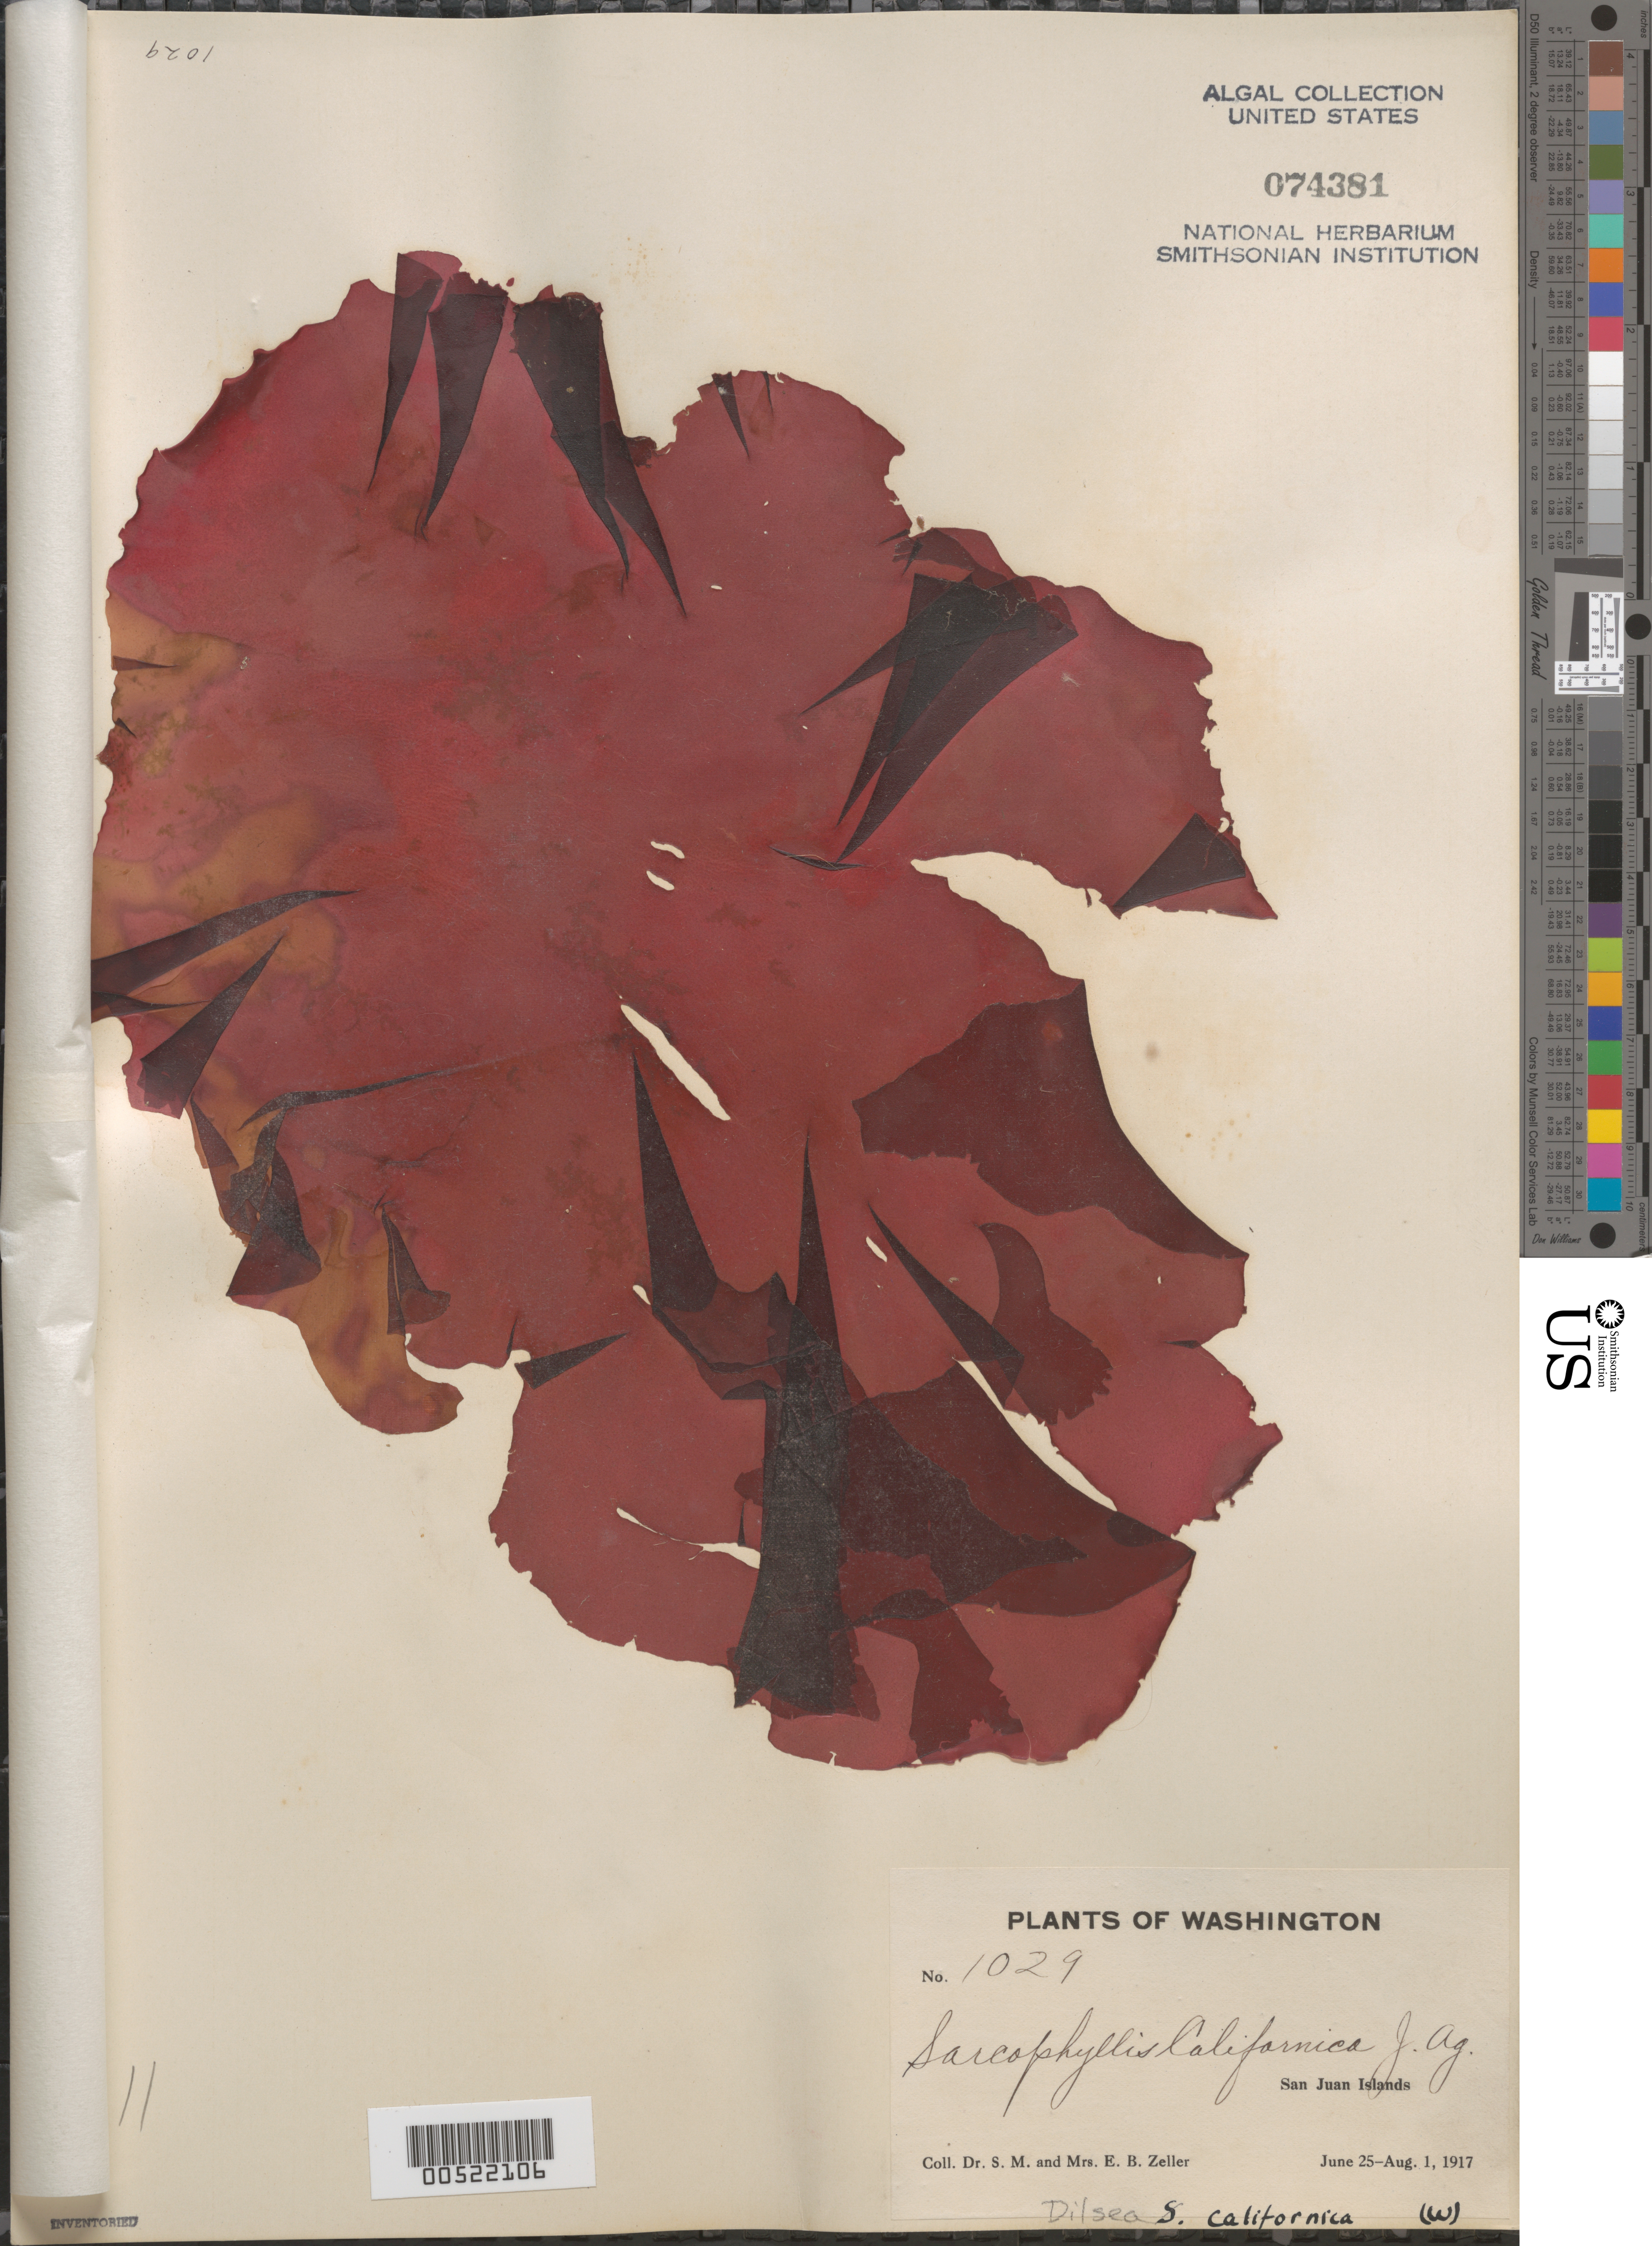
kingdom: Plantae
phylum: Rhodophyta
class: Florideophyceae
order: Gigartinales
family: Dumontiaceae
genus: Dilsea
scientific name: Dilsea californica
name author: (J. Agardh) Kuntze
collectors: S. Zeller & E. Zeller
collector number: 1029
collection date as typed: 25 Jun 1917 to 01 Aug 1917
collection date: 1917-06-25/1917-08-01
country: United States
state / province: Washington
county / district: San Juan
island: San Juan Islands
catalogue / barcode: US 74381